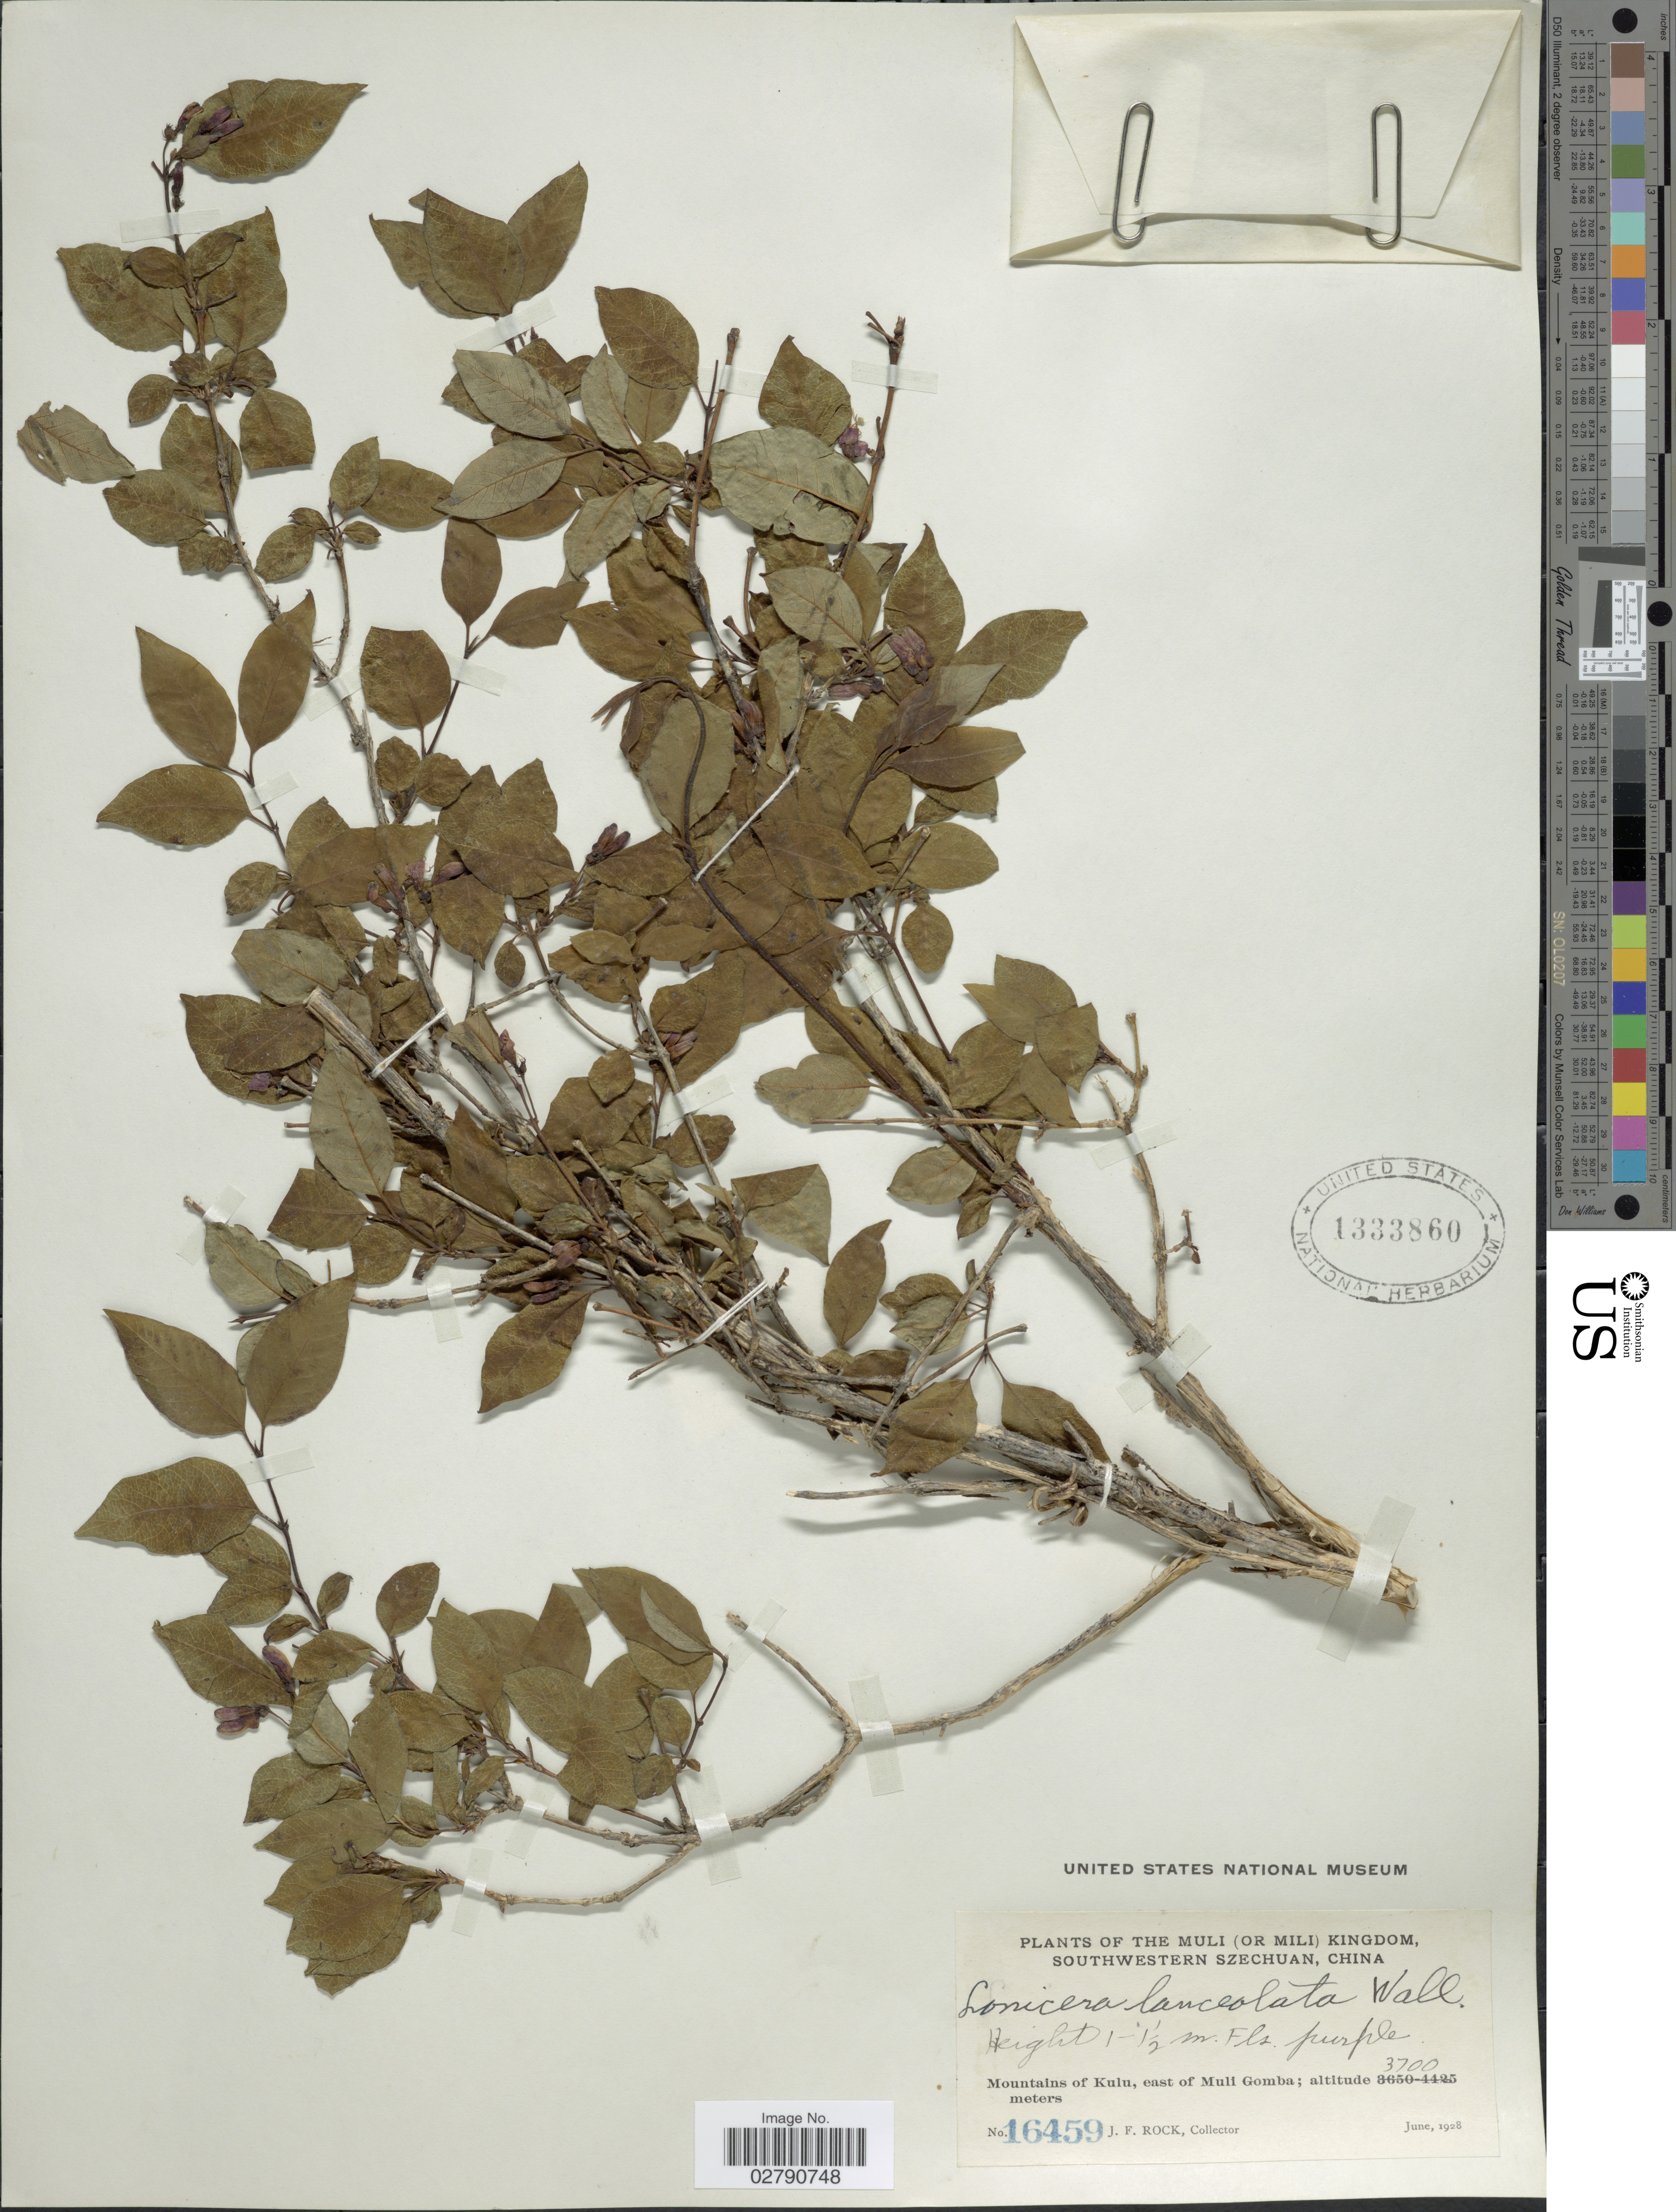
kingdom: Plantae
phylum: Tracheophyta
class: Magnoliopsida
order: Dipsacales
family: Caprifoliaceae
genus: Lonicera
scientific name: Lonicera lanceolata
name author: Wall.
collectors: J. Rock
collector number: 16459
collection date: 1928-06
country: China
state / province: Sichuan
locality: Muli (or Mili) Kingdom, Southwestern Szechuan. Mountains of Kulu, east of Muli Gomba.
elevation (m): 3700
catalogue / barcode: US 1333860